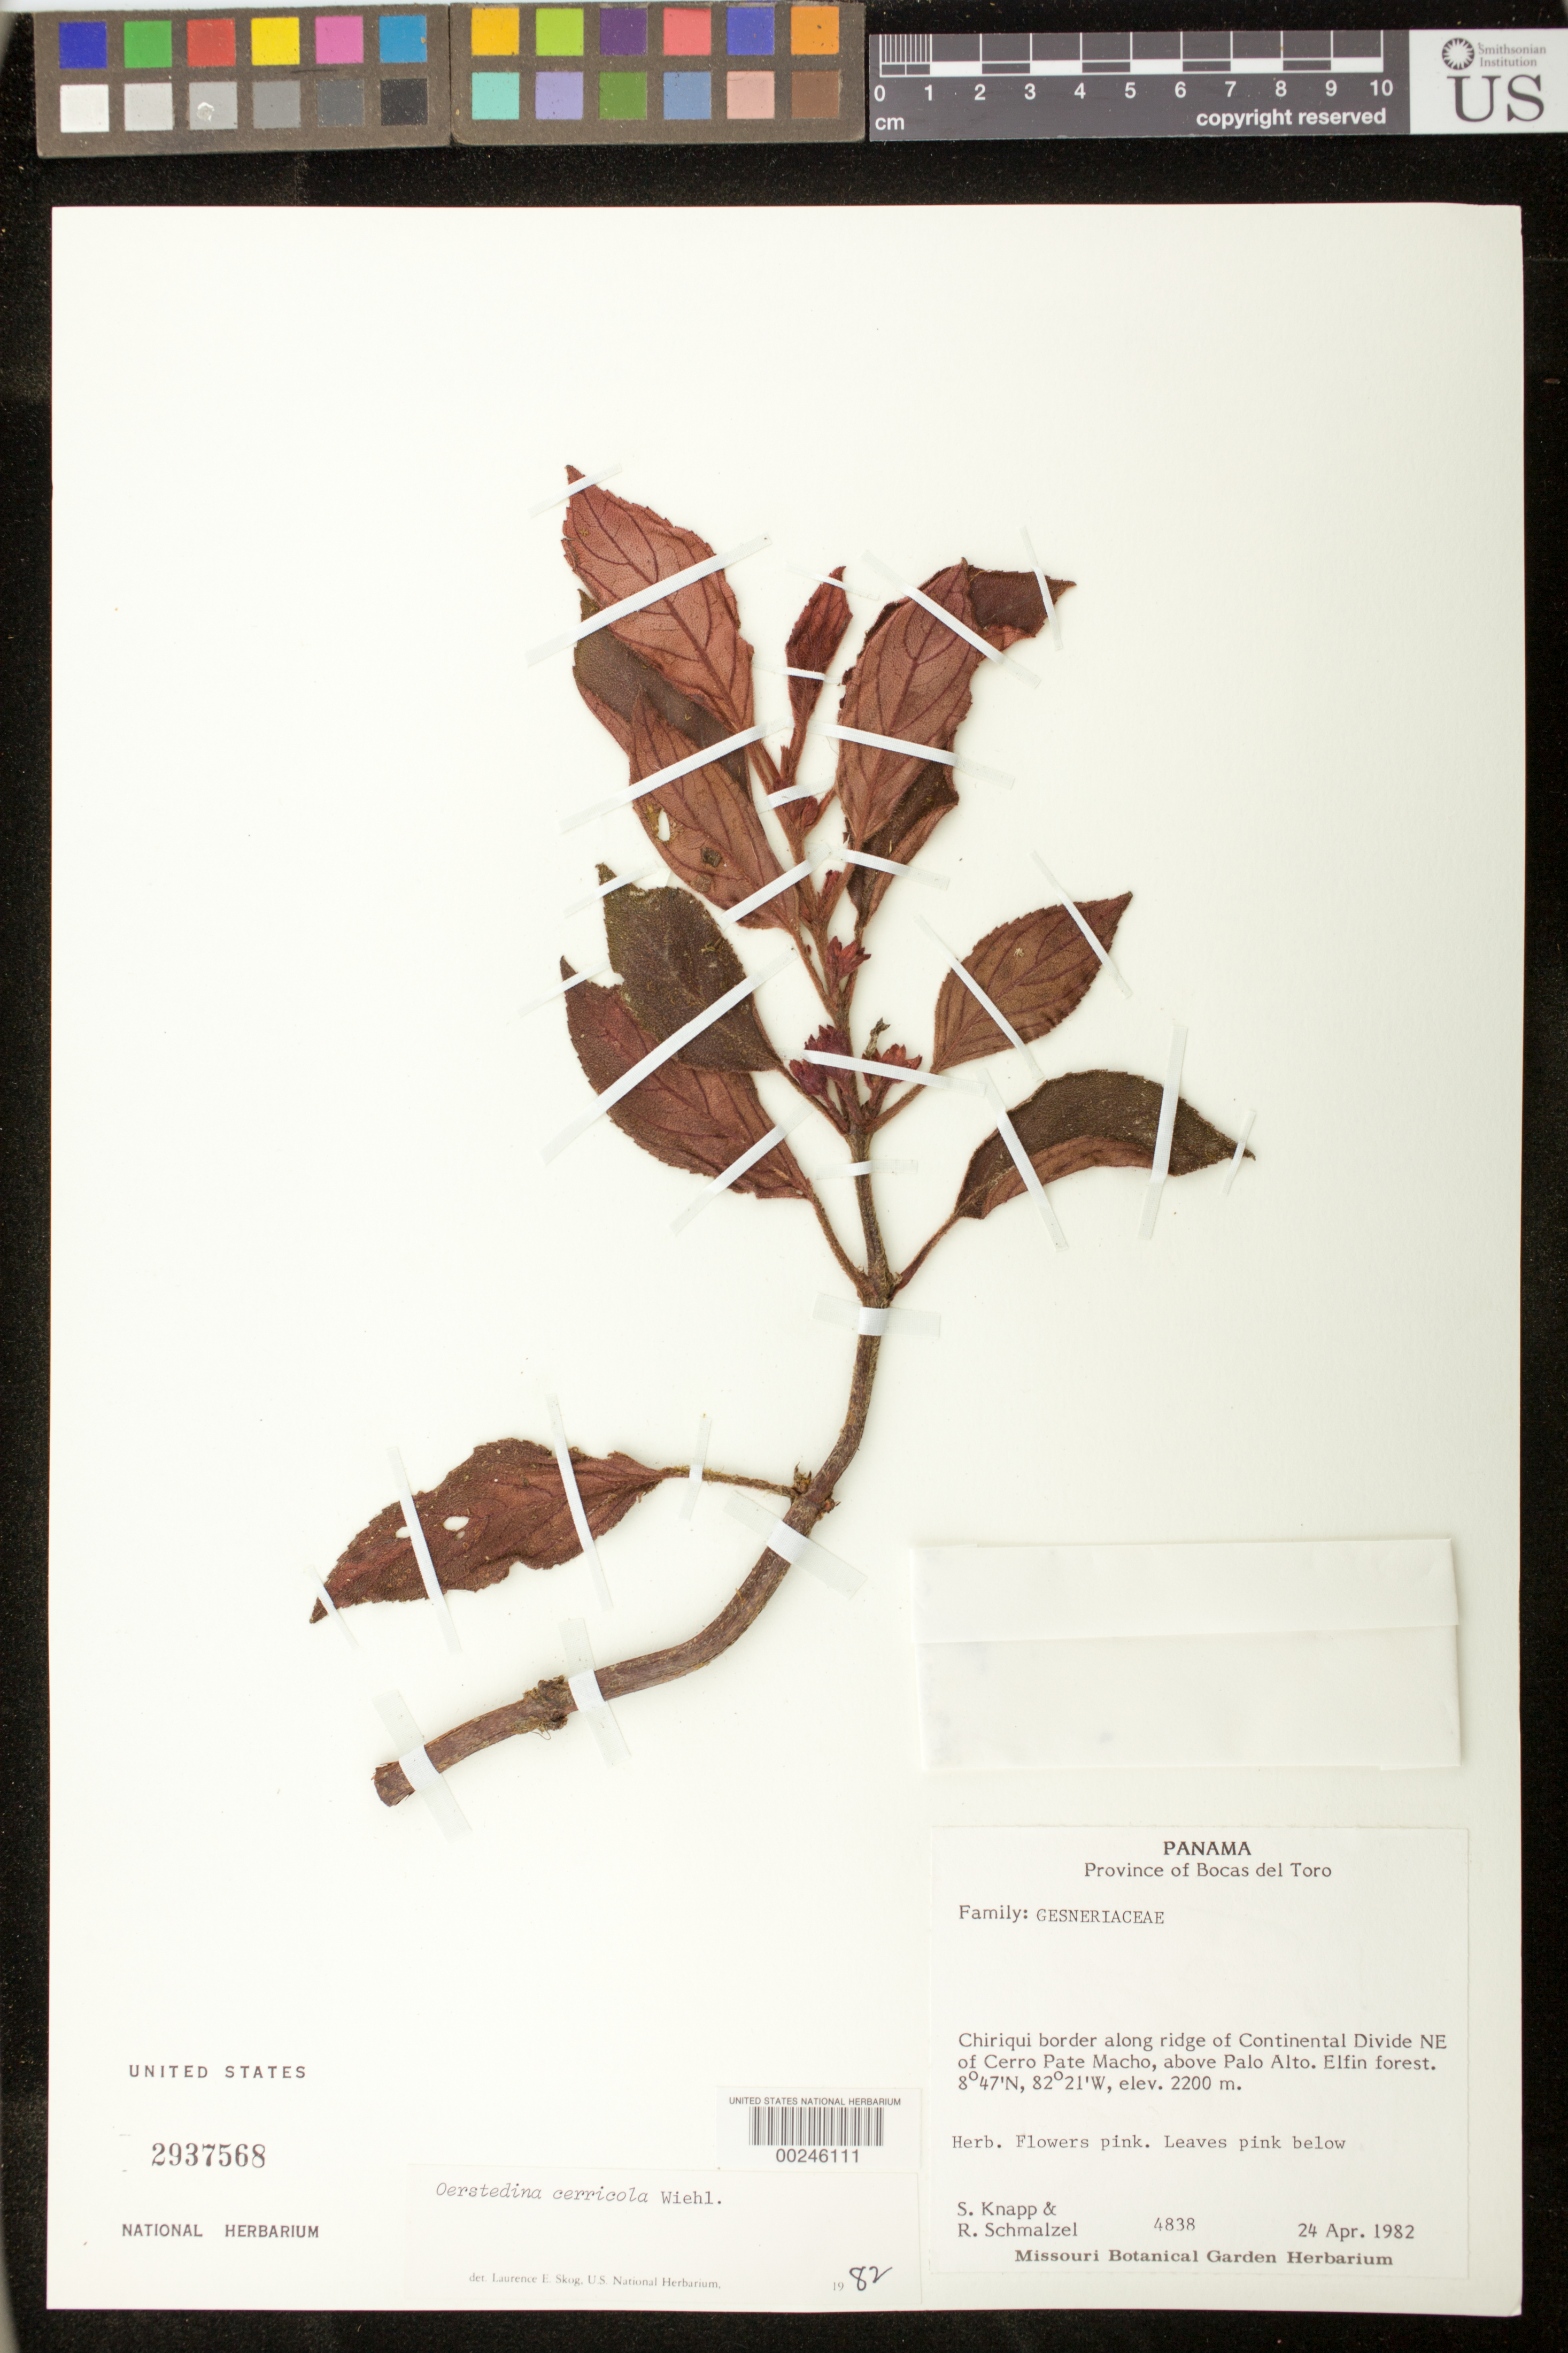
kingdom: Plantae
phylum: Tracheophyta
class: Magnoliopsida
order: Lamiales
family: Gesneriaceae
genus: Oerstedina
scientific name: Oerstedina cerricola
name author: Wiehler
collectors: S. Knapp & R. Schmalzel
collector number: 4838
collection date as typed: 24 Apr 1982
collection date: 1982-04-24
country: Panama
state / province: Bocas del Toro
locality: Chiriqui border along ridge of continental divide NE of Cerro Pate Macho, above Paloalto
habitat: Elfin forest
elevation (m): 2200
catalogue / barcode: US 2937568